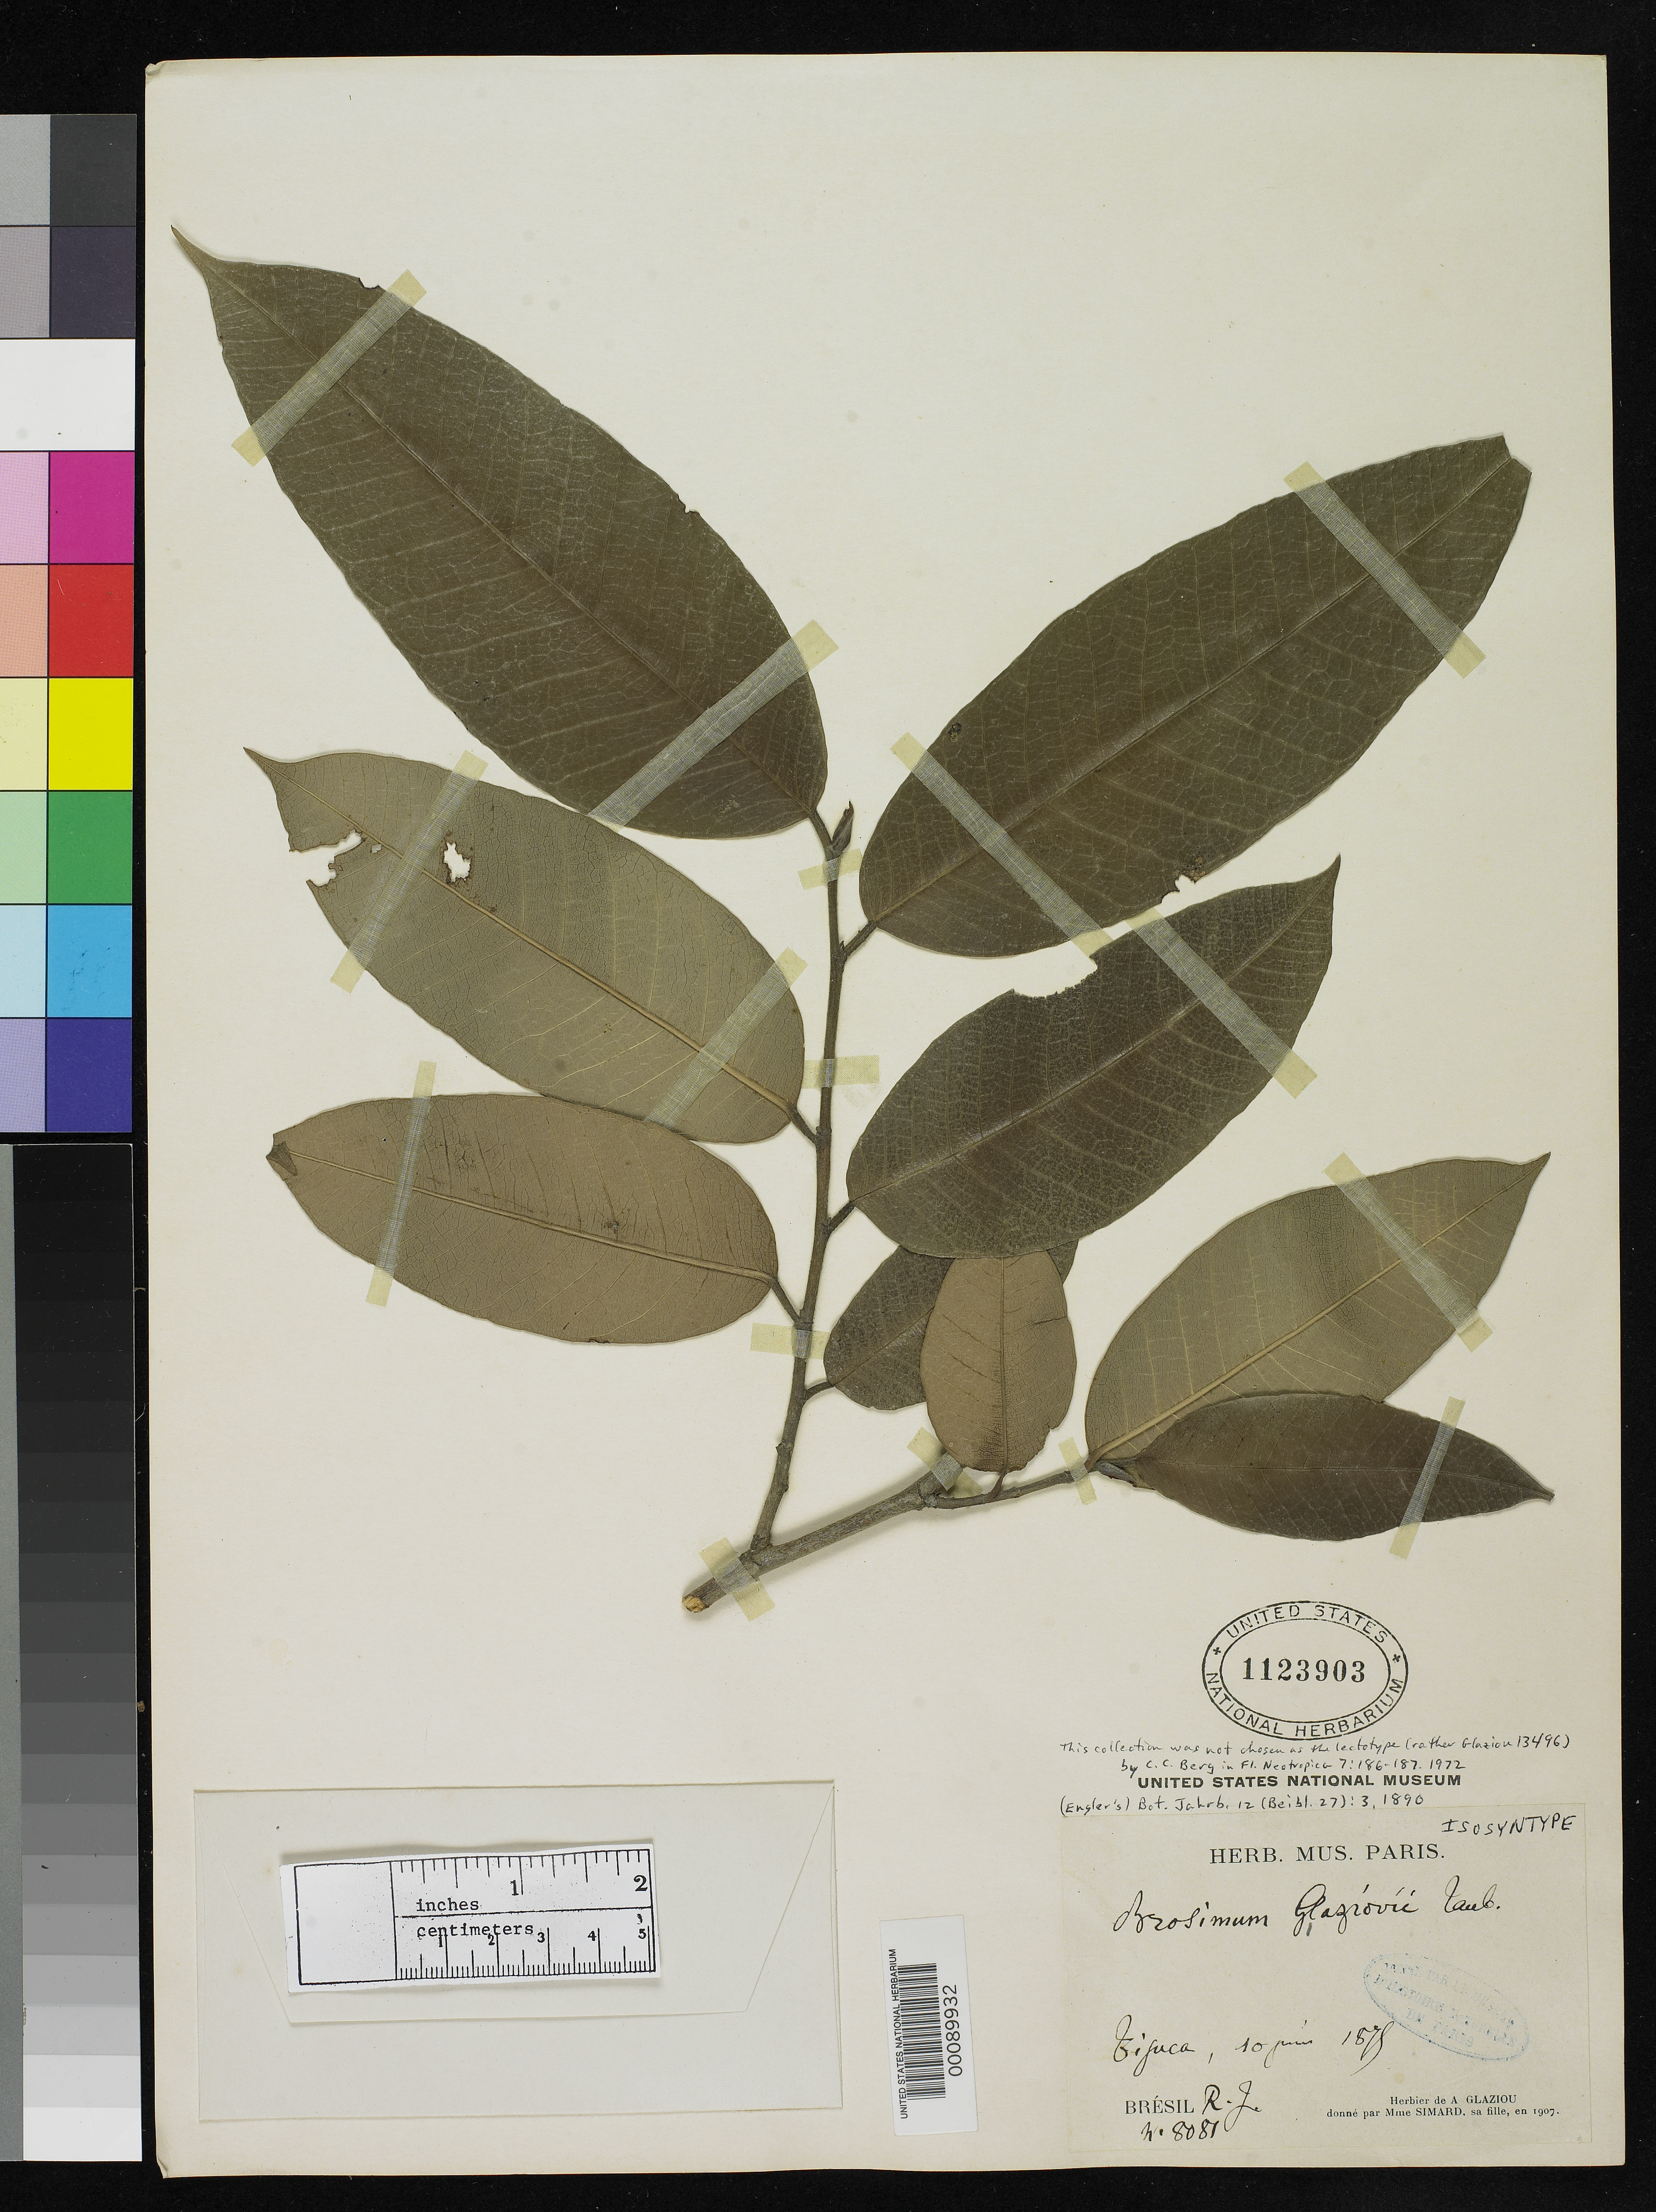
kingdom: Plantae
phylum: Tracheophyta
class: Magnoliopsida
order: Rosales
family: Moraceae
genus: Brosimum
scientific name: Brosimum glaziovii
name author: Taub.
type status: Isosyntype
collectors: A. F. M. Glaziou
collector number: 8081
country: Brazil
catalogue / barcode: US 1123903